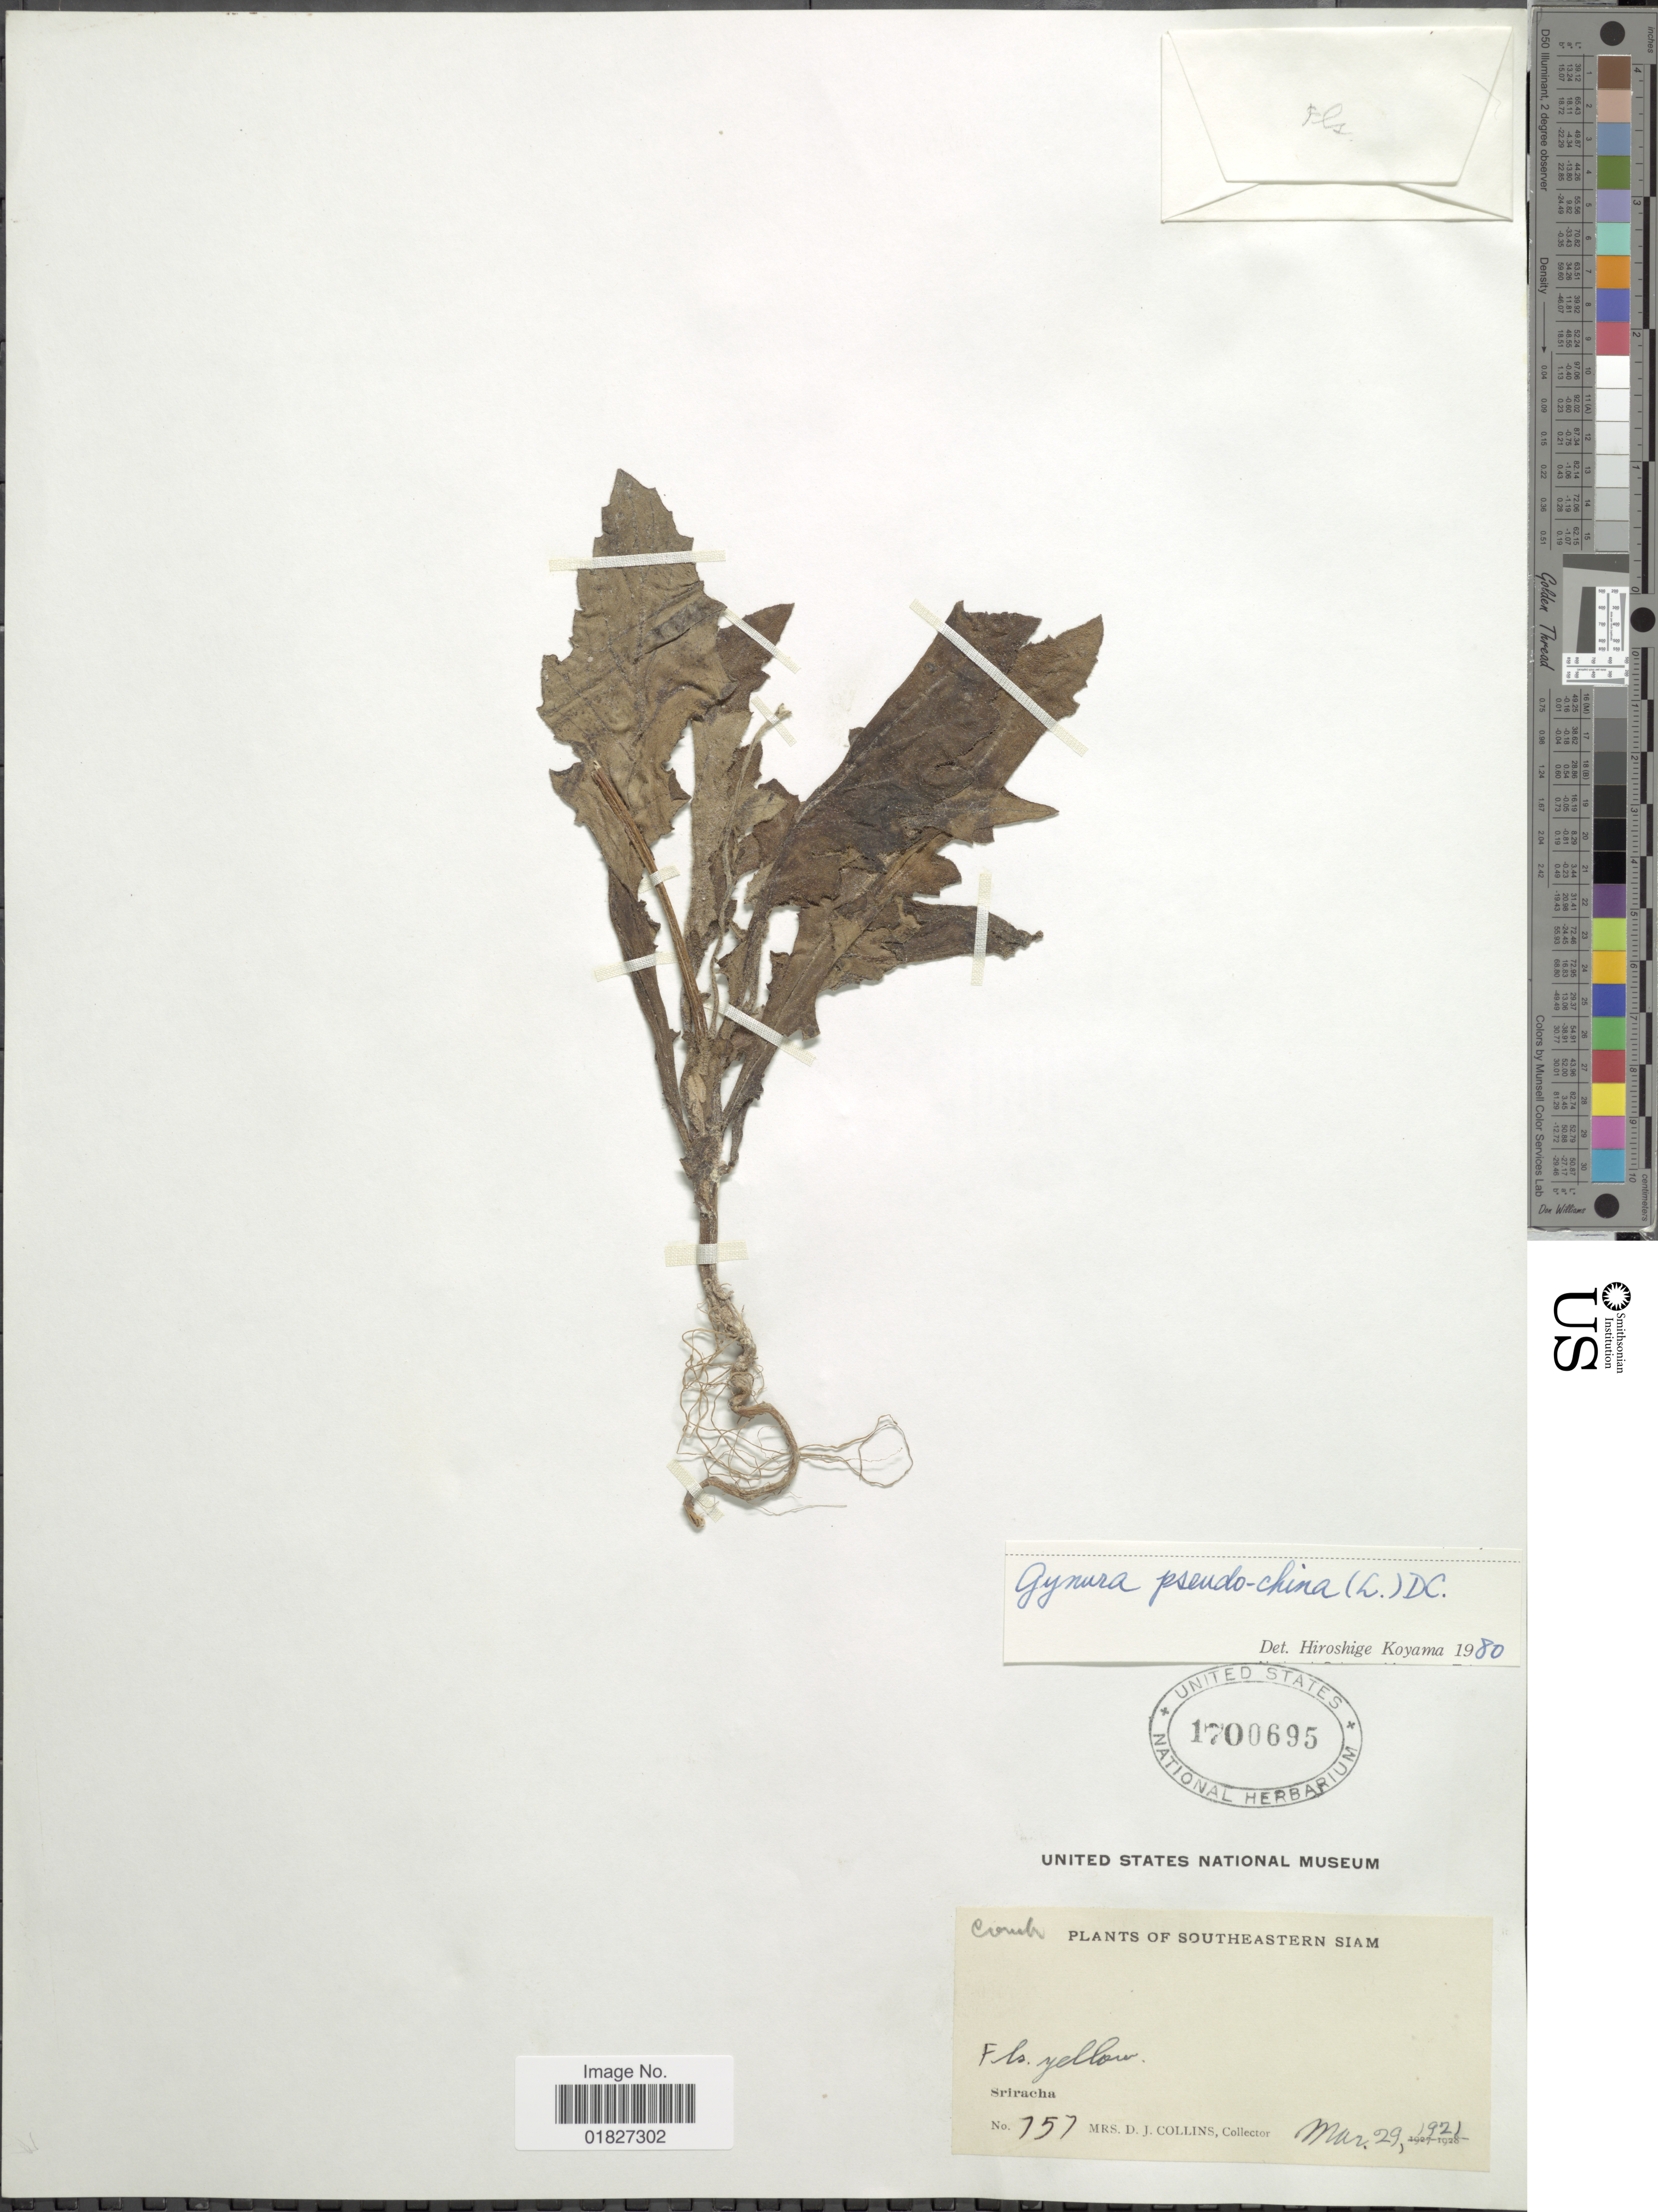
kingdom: Plantae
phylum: Tracheophyta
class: Magnoliopsida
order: Asterales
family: Asteraceae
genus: Gynura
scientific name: Gynura pseudochina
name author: (L.) DC.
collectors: Mrs. D. J. Collins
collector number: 757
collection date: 1921-03-29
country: Thailand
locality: Southeastern Siam, Sriracha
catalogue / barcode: US 1700695